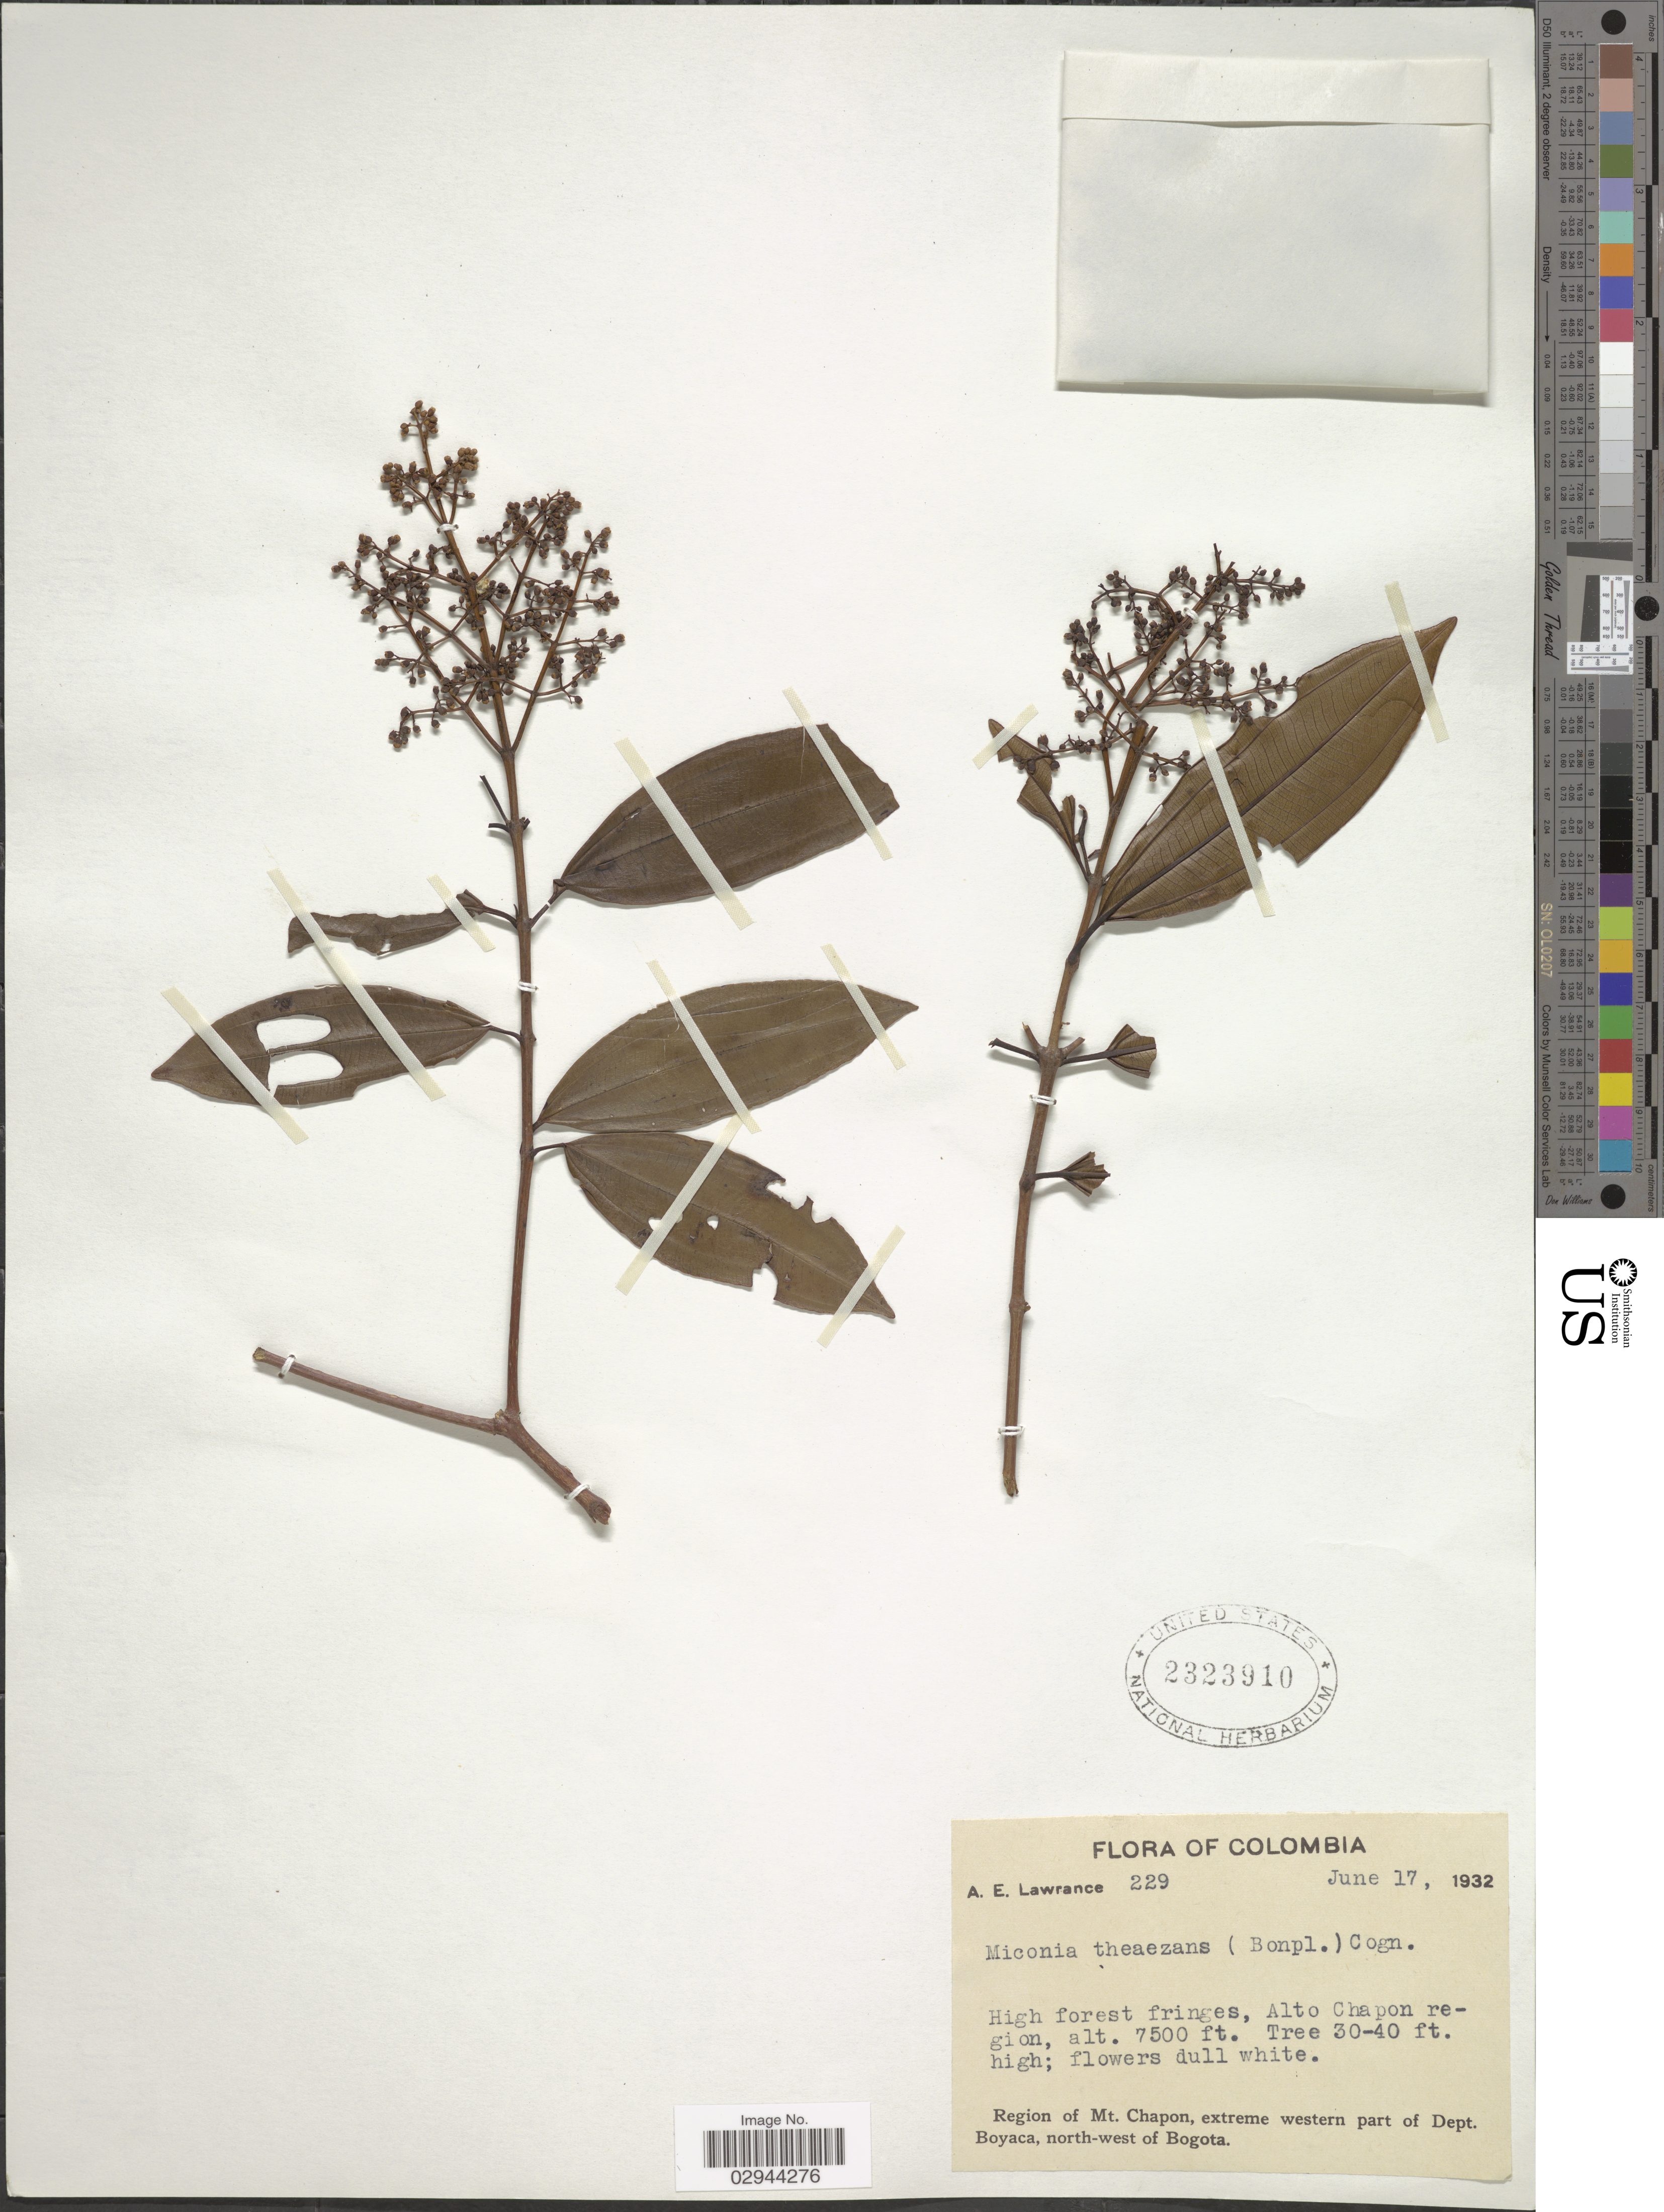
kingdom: Plantae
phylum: Tracheophyta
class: Magnoliopsida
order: Myrtales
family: Melastomataceae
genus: Miconia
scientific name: Miconia theizans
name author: (Bonpl.) Cogn.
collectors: A. Lawrance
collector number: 229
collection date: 1932-06-17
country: Colombia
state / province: Boyacá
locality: Alto Chapon region, Region of Mt. Chapon, extreme western part of Dept. Boyaca, north-west of Bogota.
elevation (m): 2286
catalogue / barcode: US 2323910